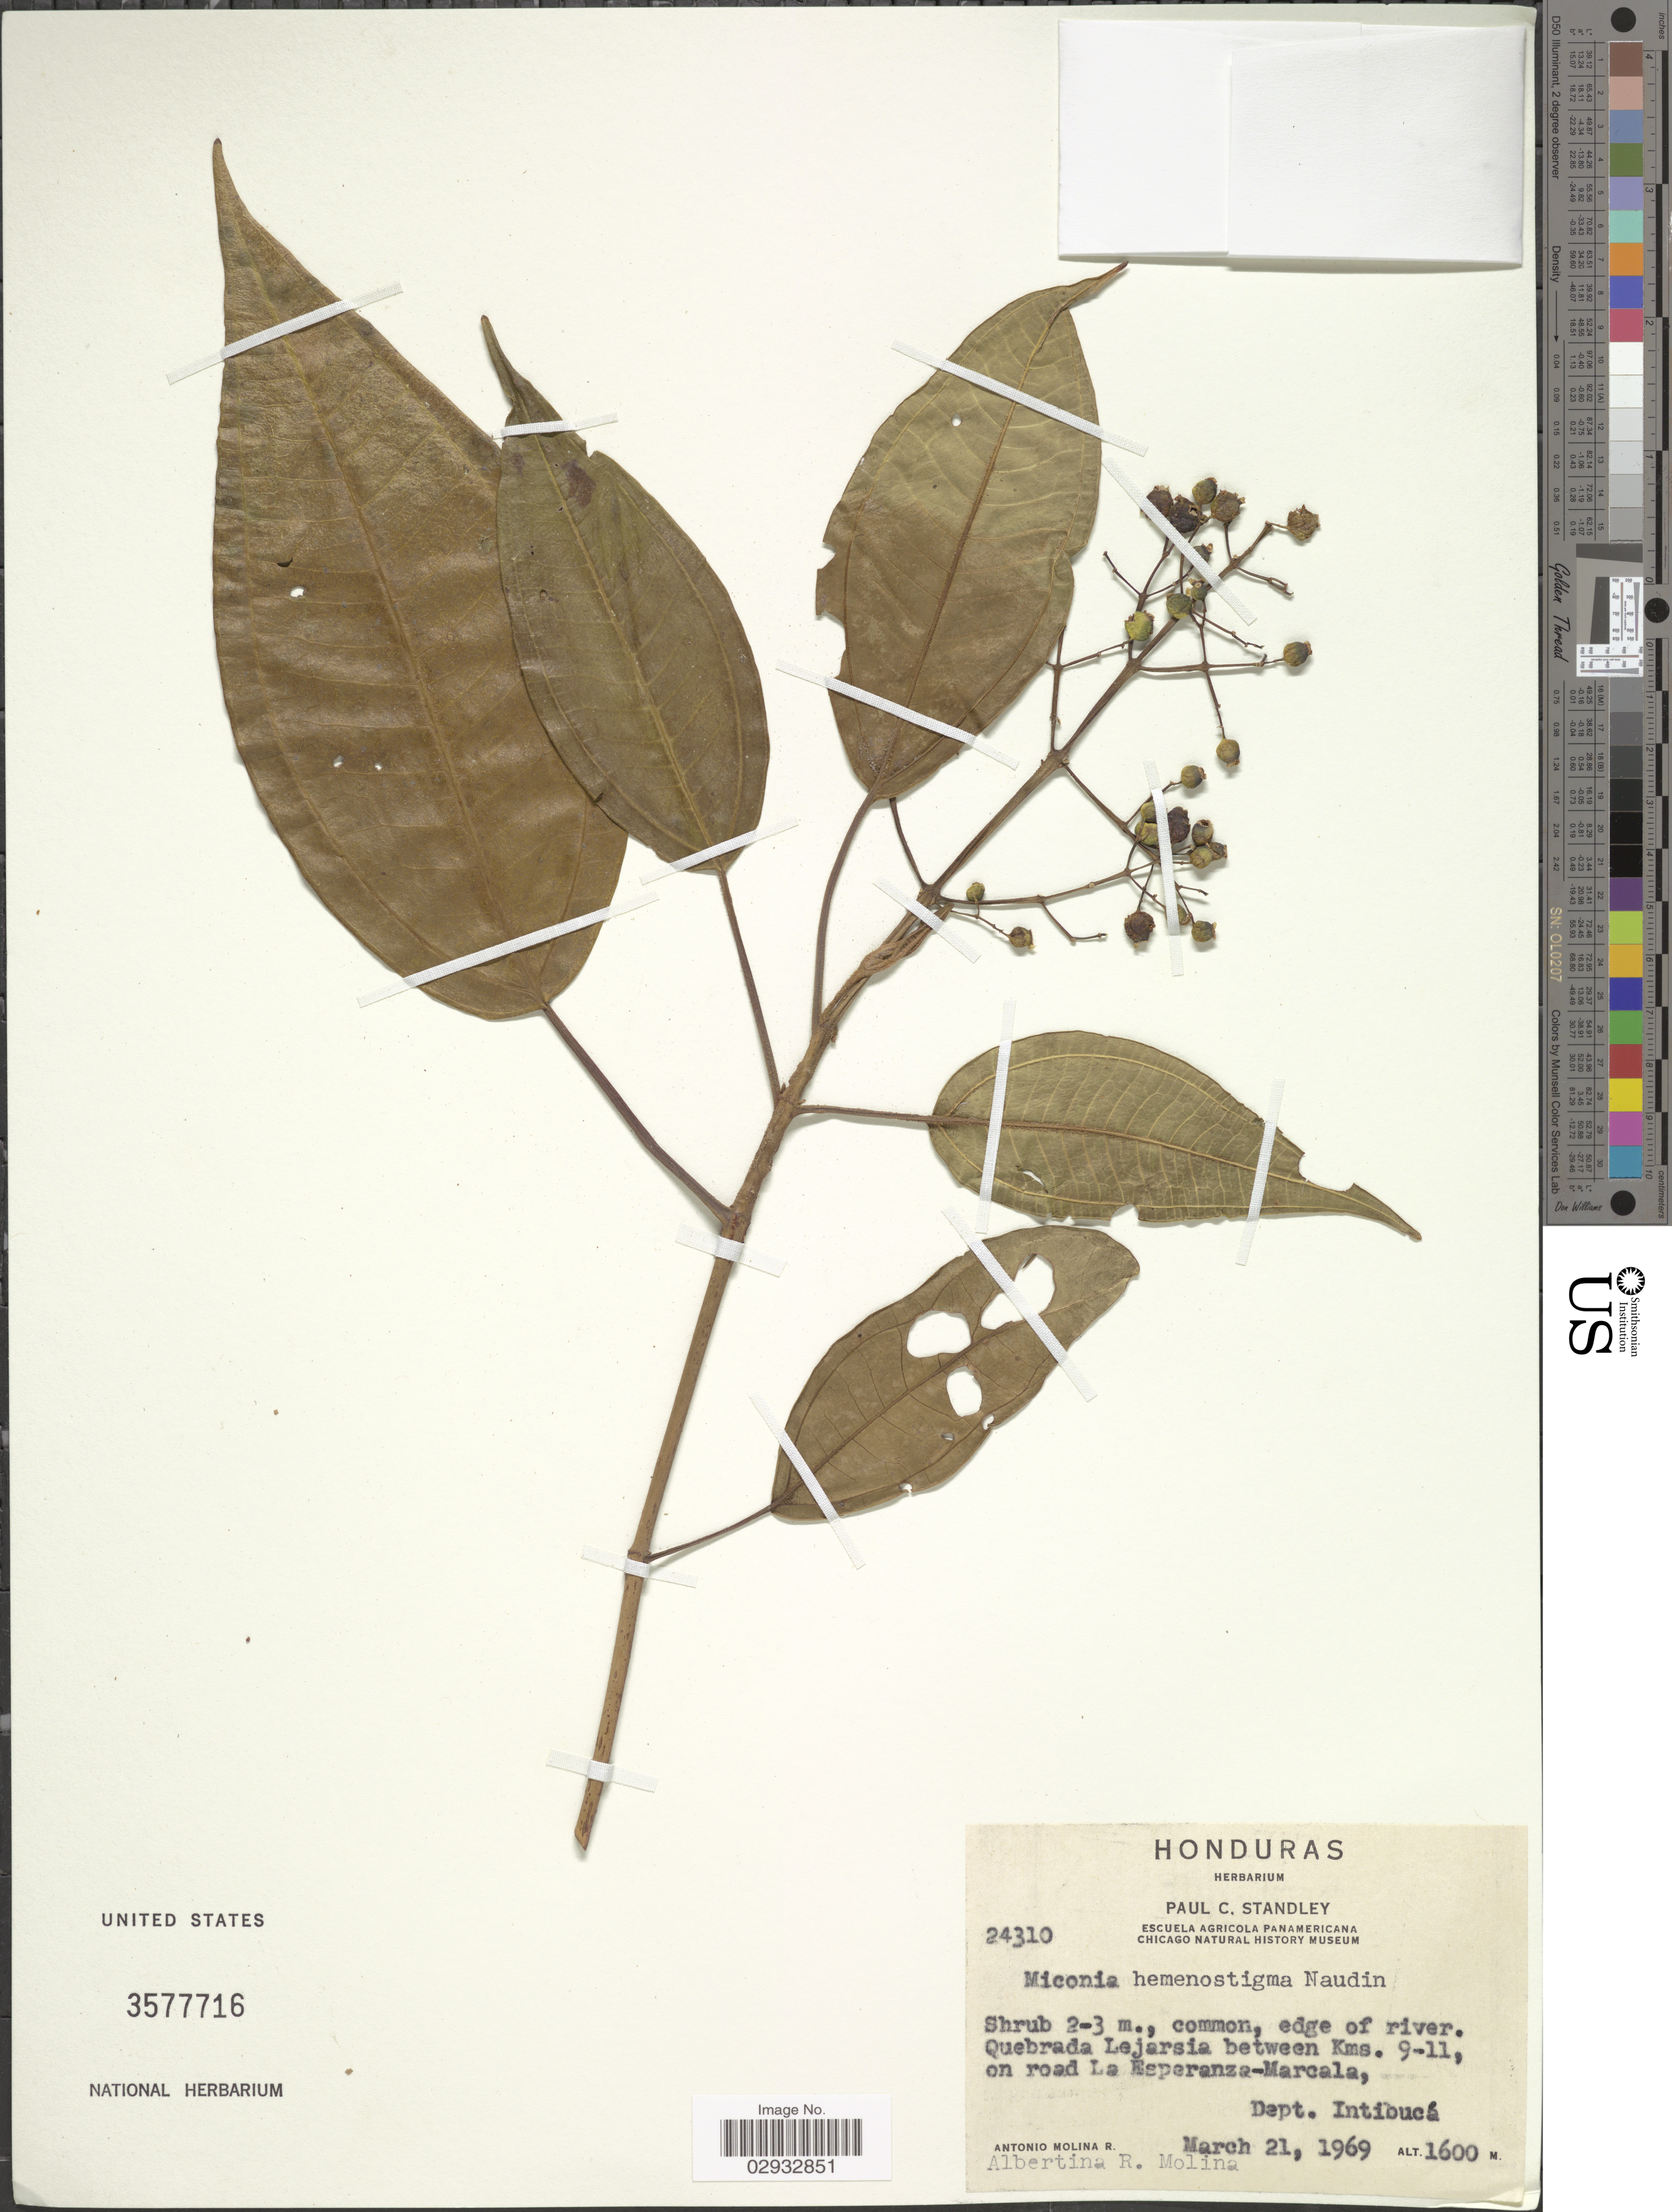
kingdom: Plantae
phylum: Tracheophyta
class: Magnoliopsida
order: Myrtales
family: Melastomataceae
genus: Miconia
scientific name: Miconia hemenostigma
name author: Naudin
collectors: A. Molina R. & A. R. Molina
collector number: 24310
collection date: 1969-03-21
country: Honduras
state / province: Intibuca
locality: Quebrada Lejarsia between Kms. 9-11, on road La Esperanza-Marcala, Dept. Intibucá.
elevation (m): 1600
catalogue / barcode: US 3577716